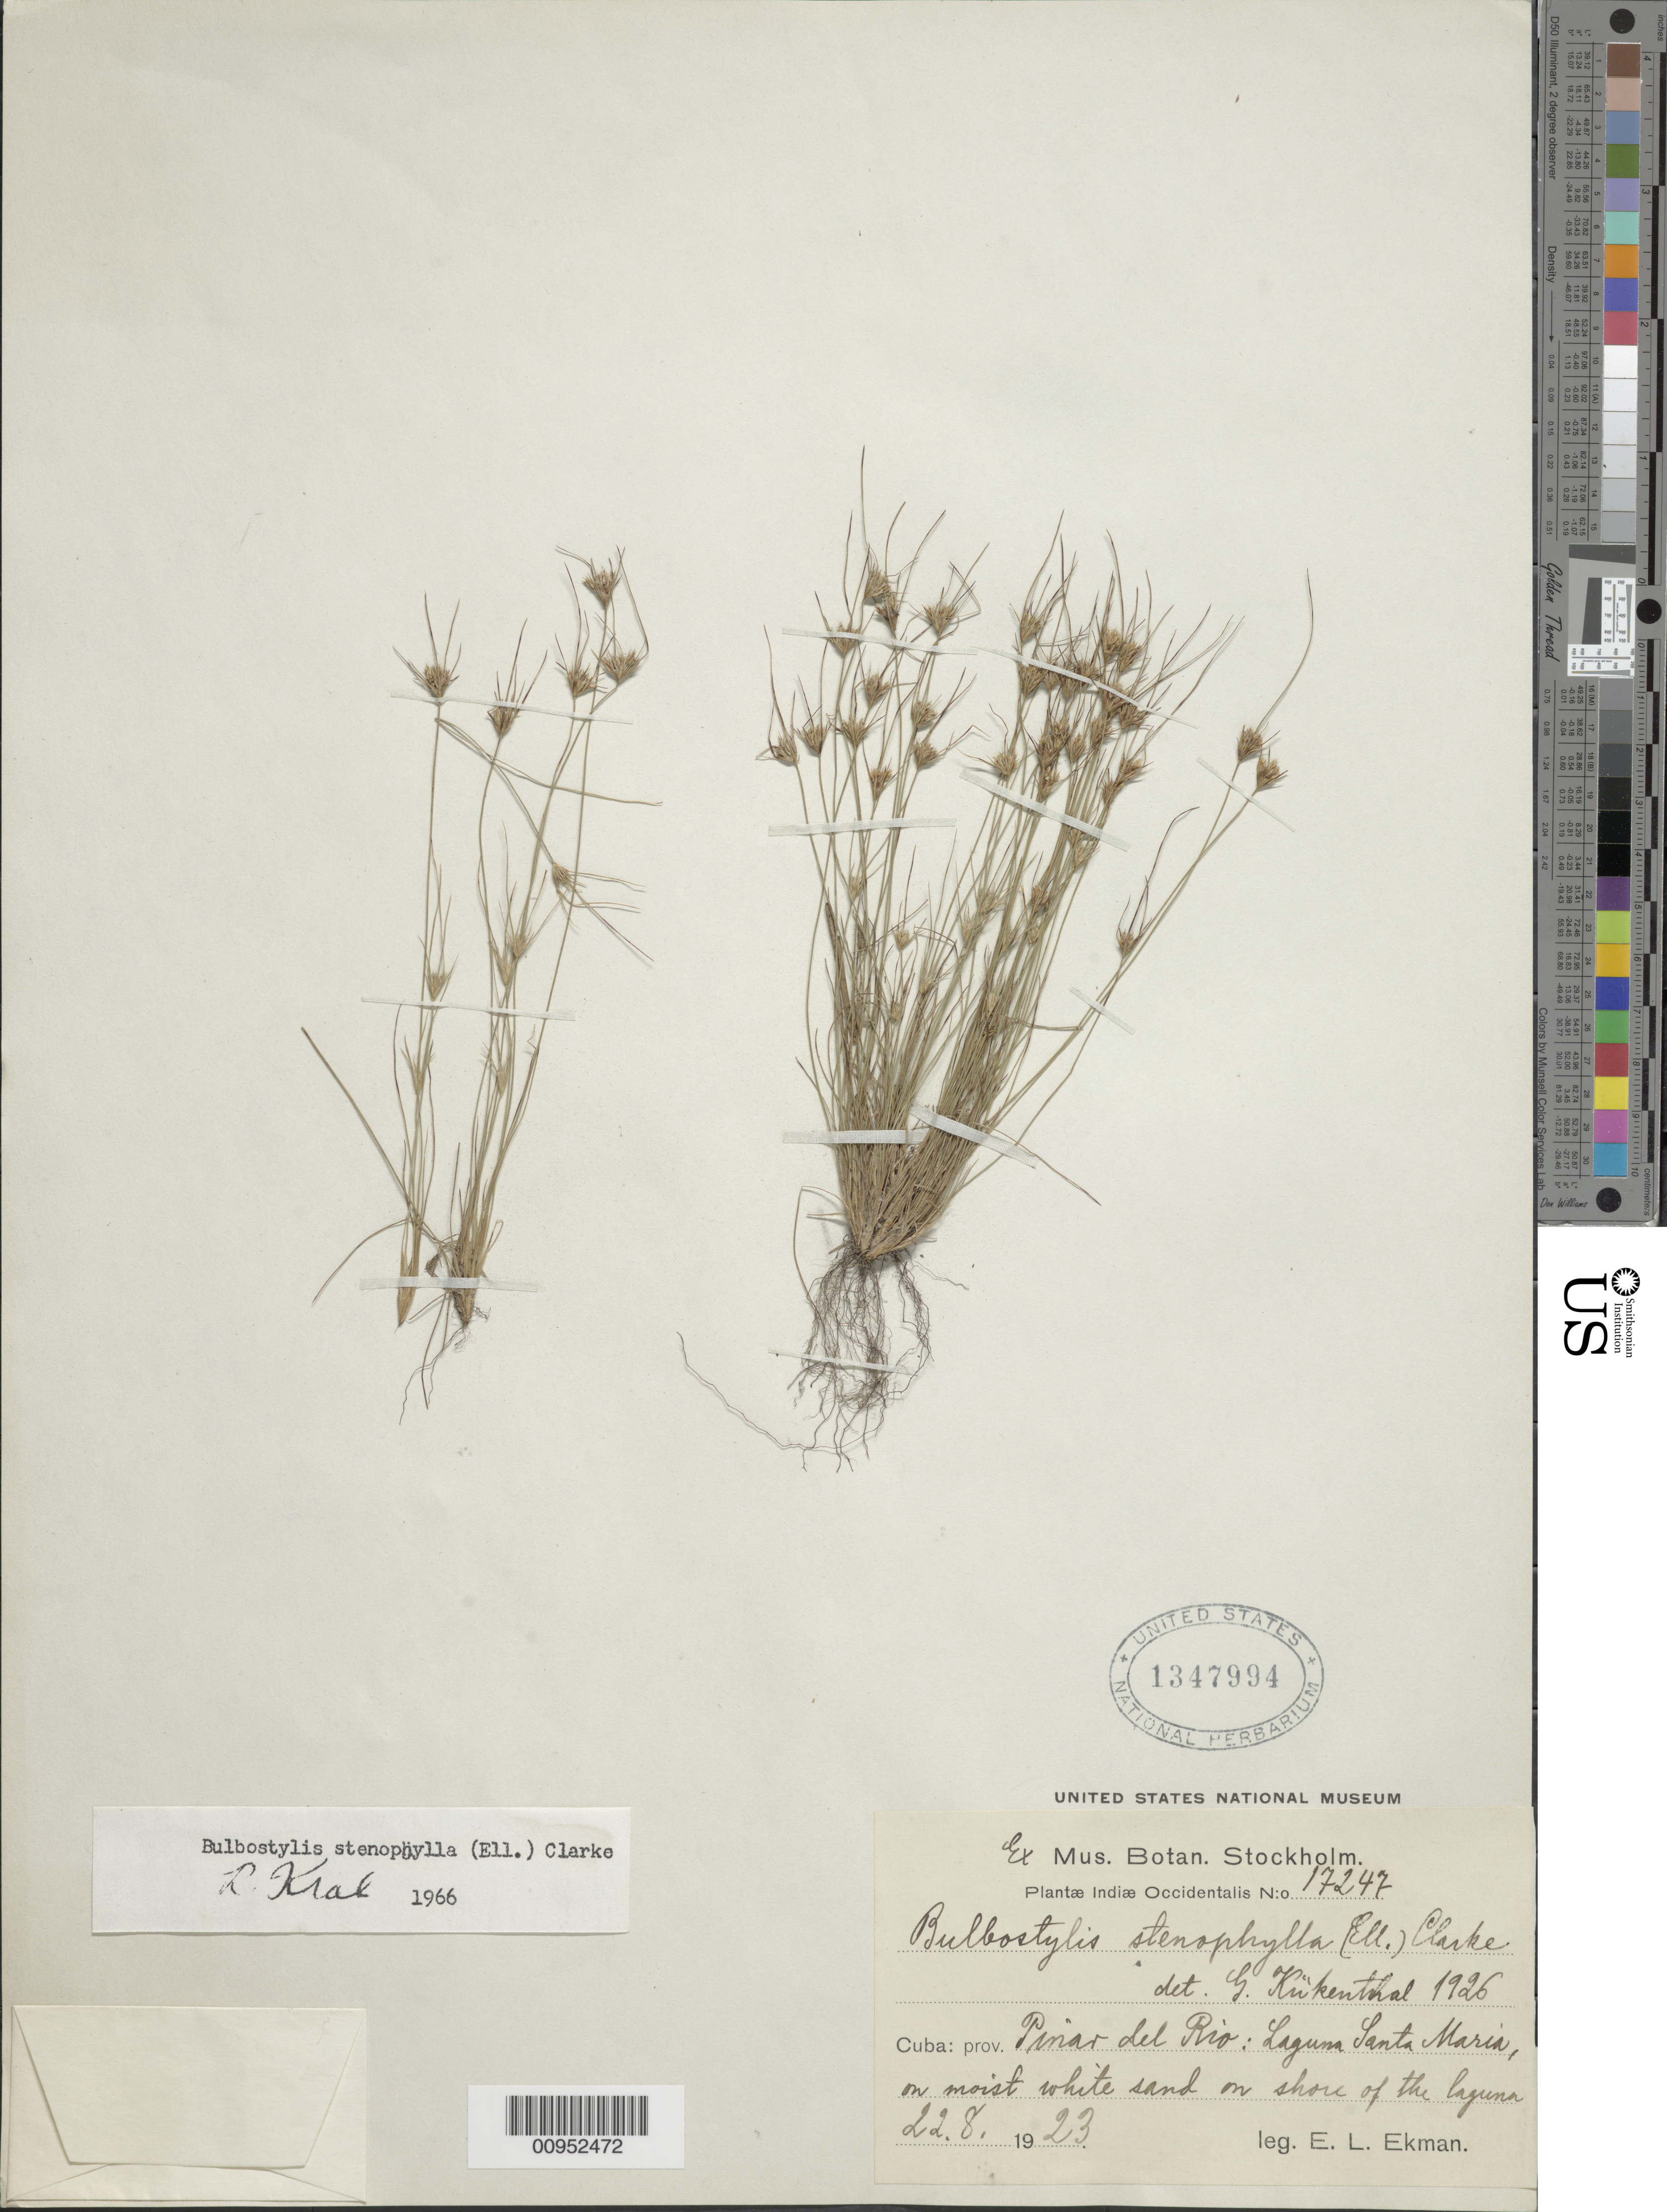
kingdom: Plantae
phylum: Tracheophyta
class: Liliopsida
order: Poales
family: Cyperaceae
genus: Bulbostylis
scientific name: Bulbostylis stenophylla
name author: (Elliott) C.B. Clarke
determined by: Kral, Robert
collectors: E. L. Ekman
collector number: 17247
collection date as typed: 22 Aug 1923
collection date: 1923-08-22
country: Cuba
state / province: Pinar del Rio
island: Cuba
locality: Laguna Santa Maria, on shore of the laguna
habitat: On moist white sand on shore of laguna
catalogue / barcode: US 1347994